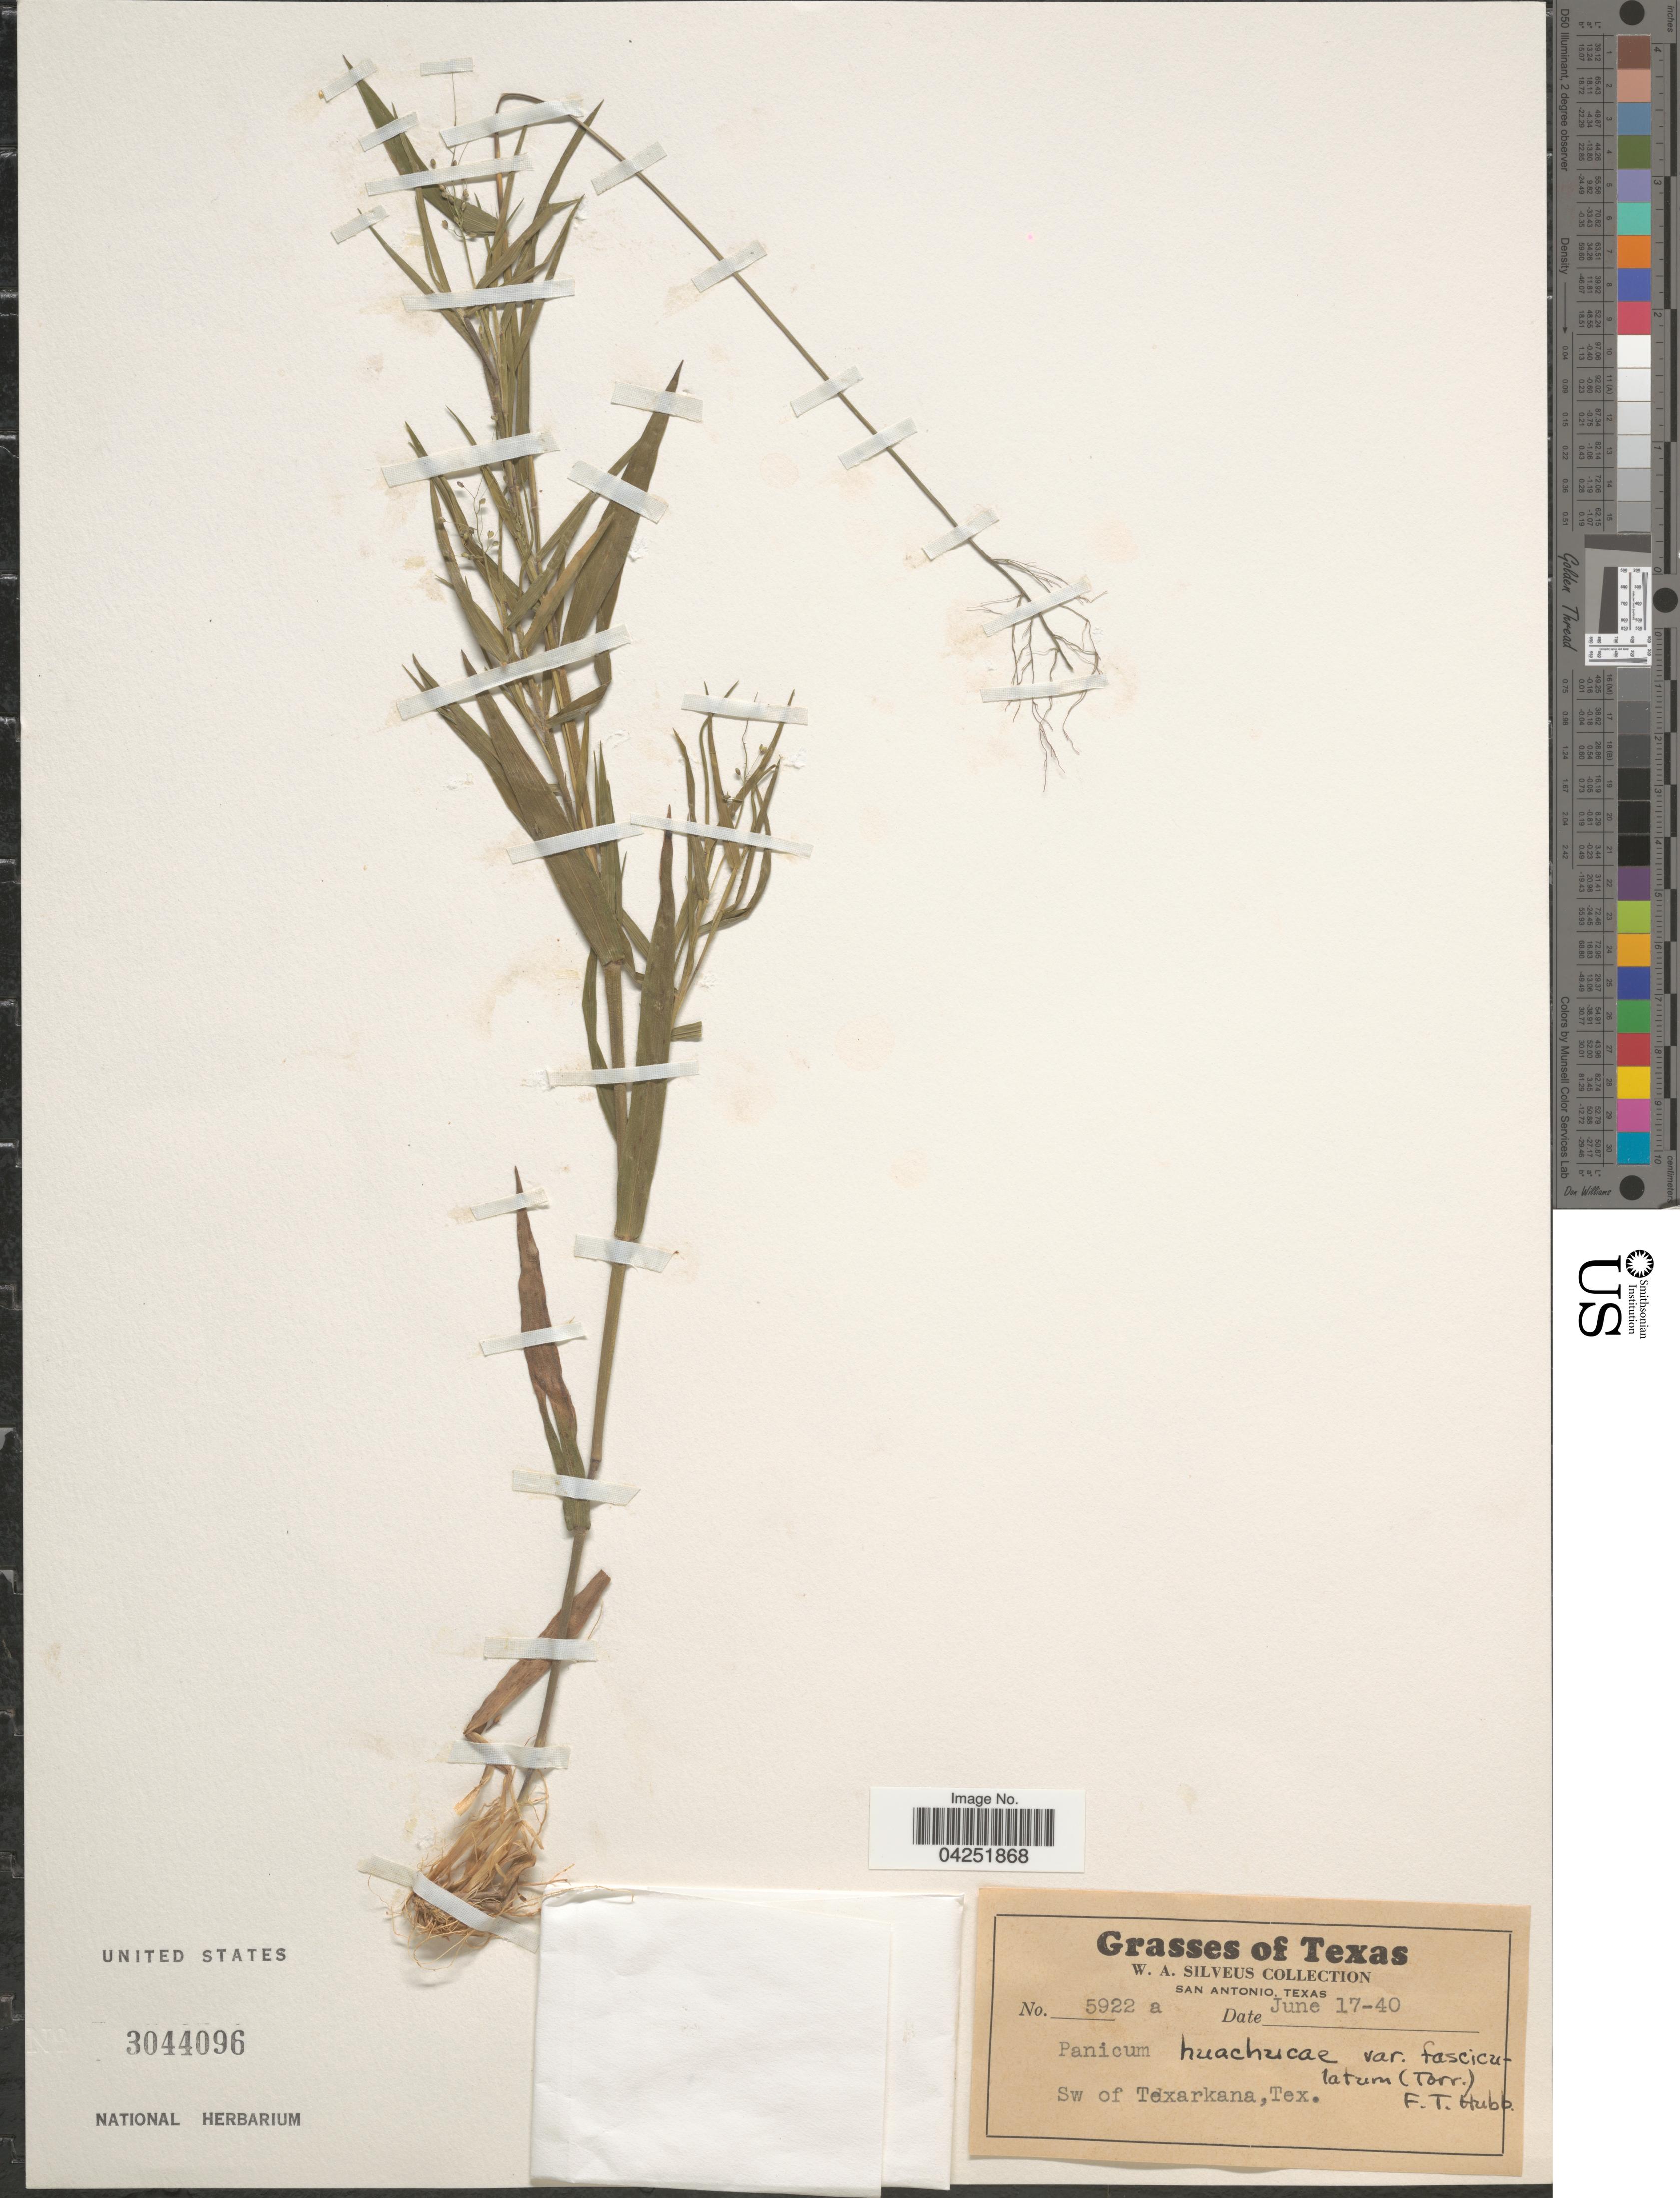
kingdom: Plantae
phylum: Tracheophyta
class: Liliopsida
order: Poales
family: Poaceae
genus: Dichanthelium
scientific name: Dichanthelium acuminatum var. fasciculatum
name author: (Torr.) Freckmann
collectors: W. Silveus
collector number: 5922a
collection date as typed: Transcribed d/m/y: 17/6/40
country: United States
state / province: Texas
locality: Sw of Texarkana.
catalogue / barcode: US 3044096